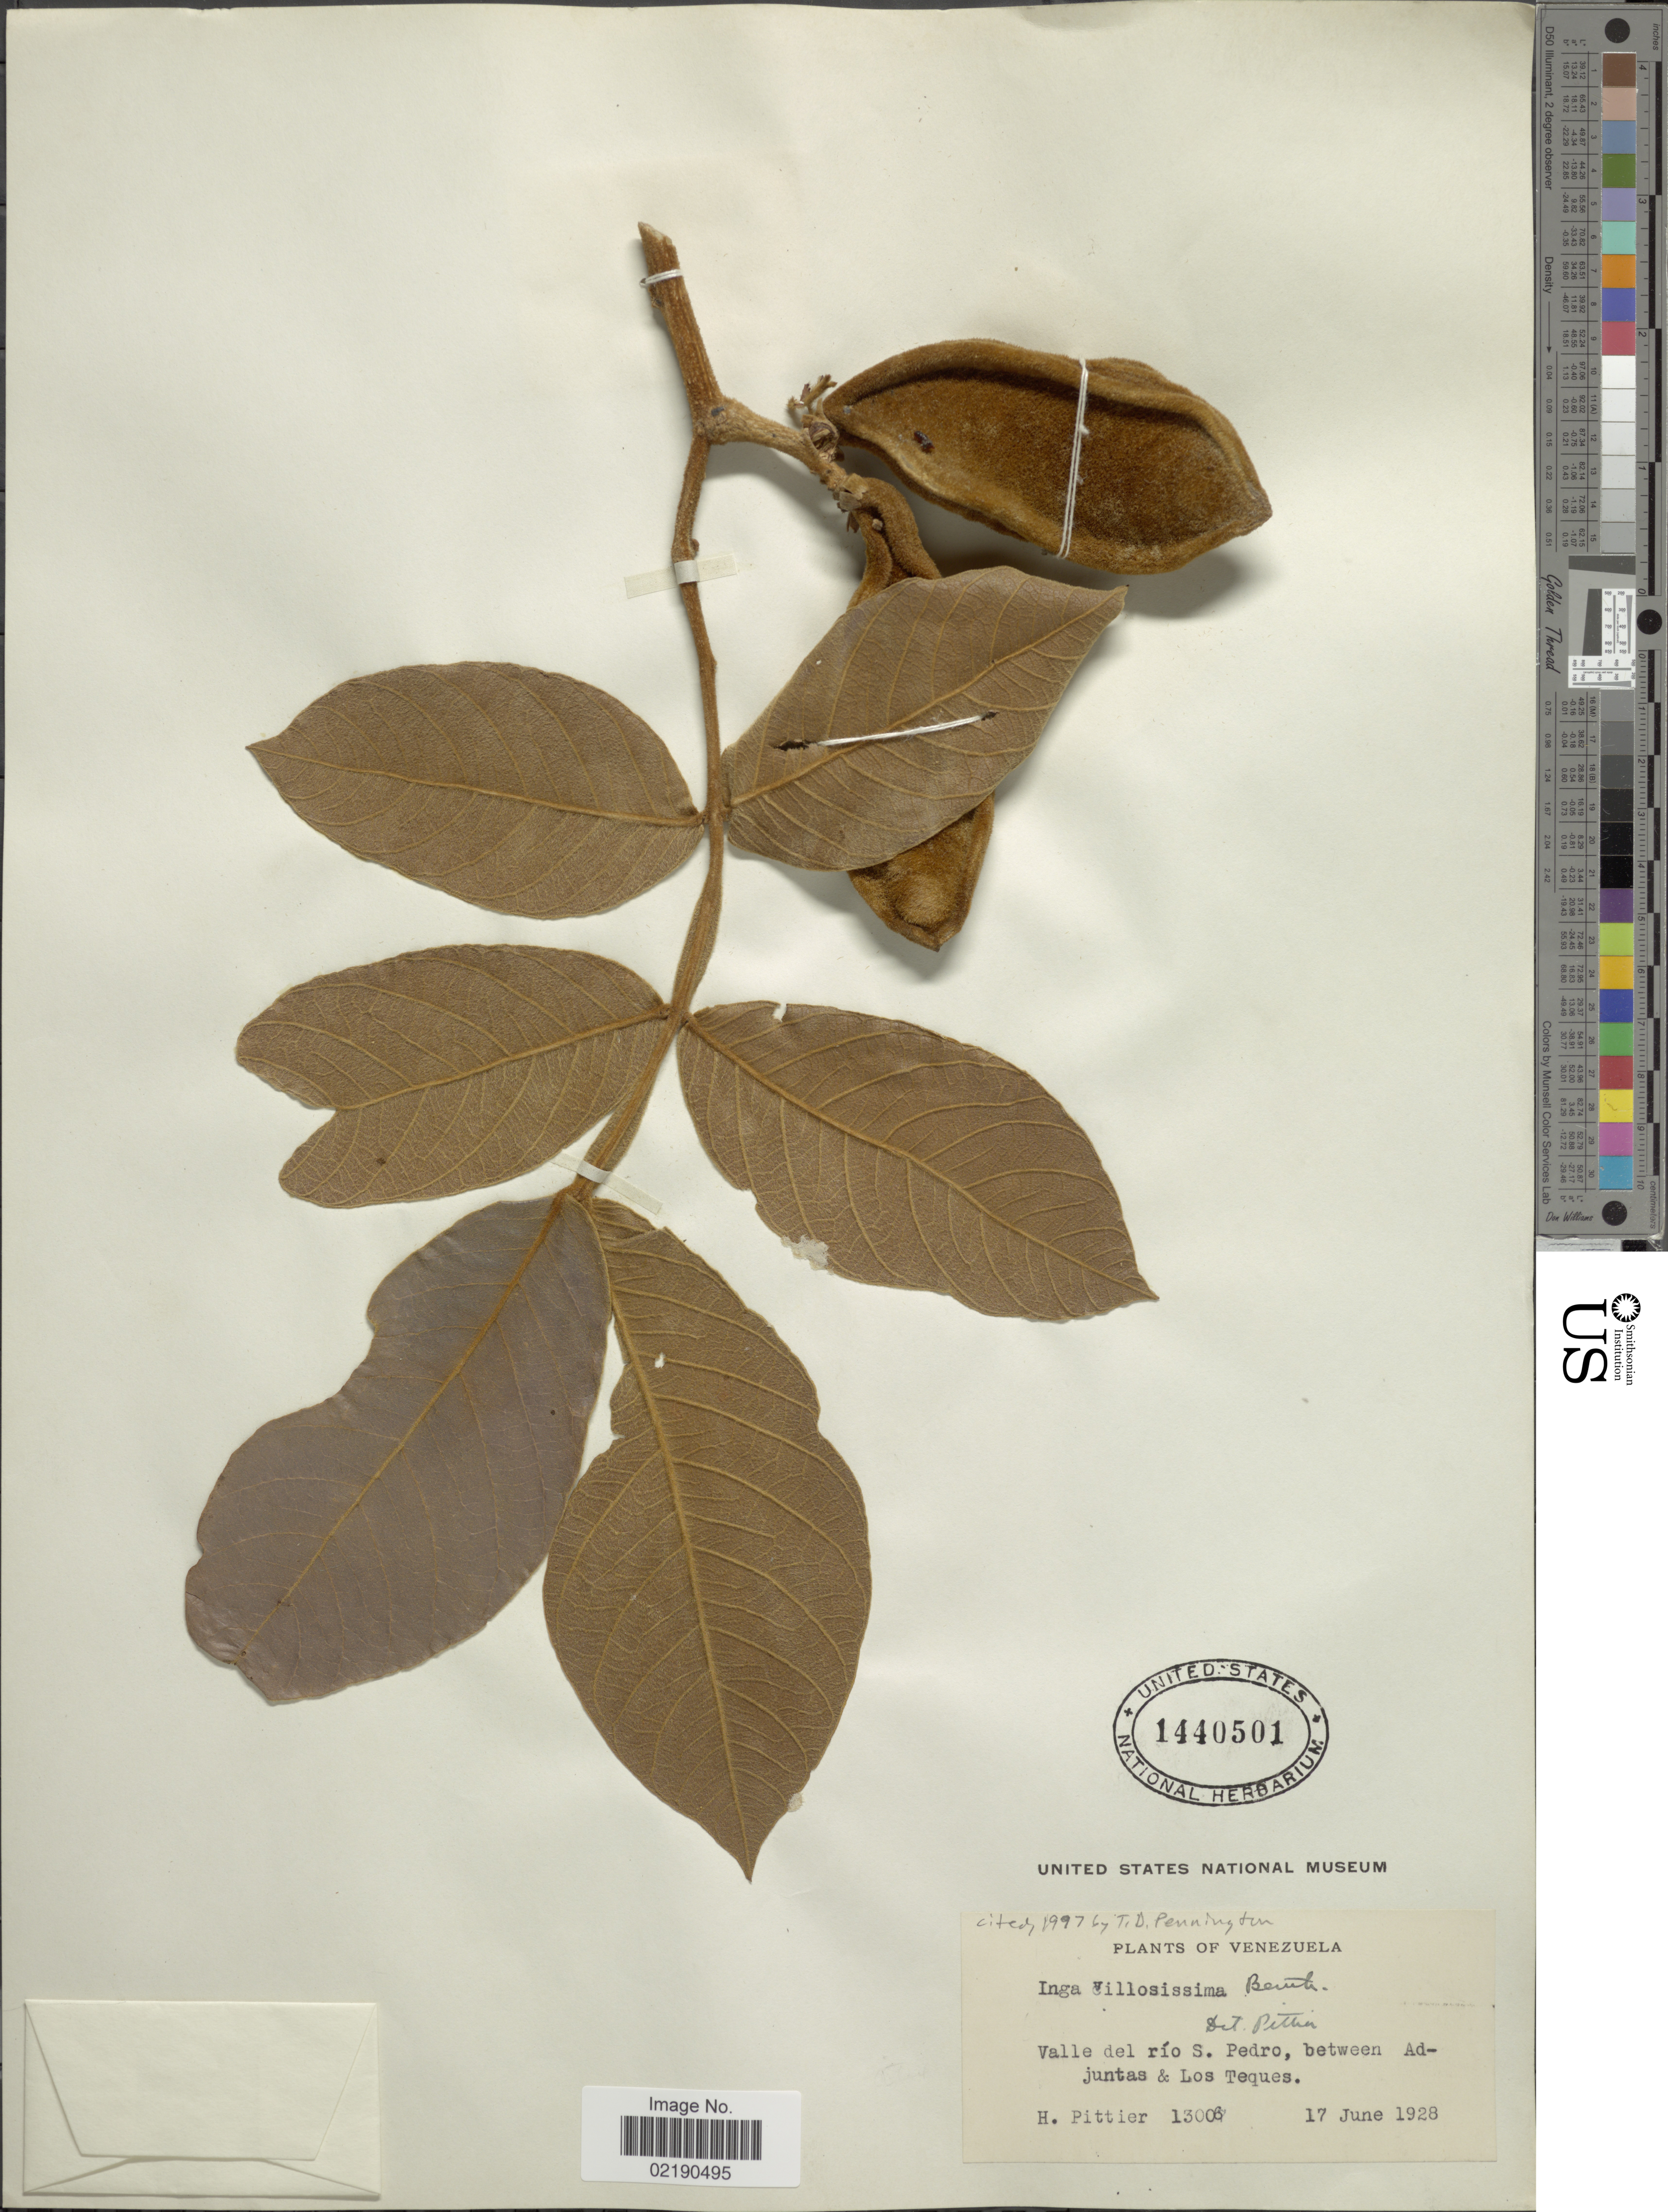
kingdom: Plantae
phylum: Tracheophyta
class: Magnoliopsida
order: Fabales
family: Fabaceae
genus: Inga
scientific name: Inga villosissima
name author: Benth.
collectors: H. F. Pittier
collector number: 13006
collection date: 1928-06-17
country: Venezuela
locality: Valle del rio S. Pedro, between Adjuntas & Los Teques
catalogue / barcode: US 1440501